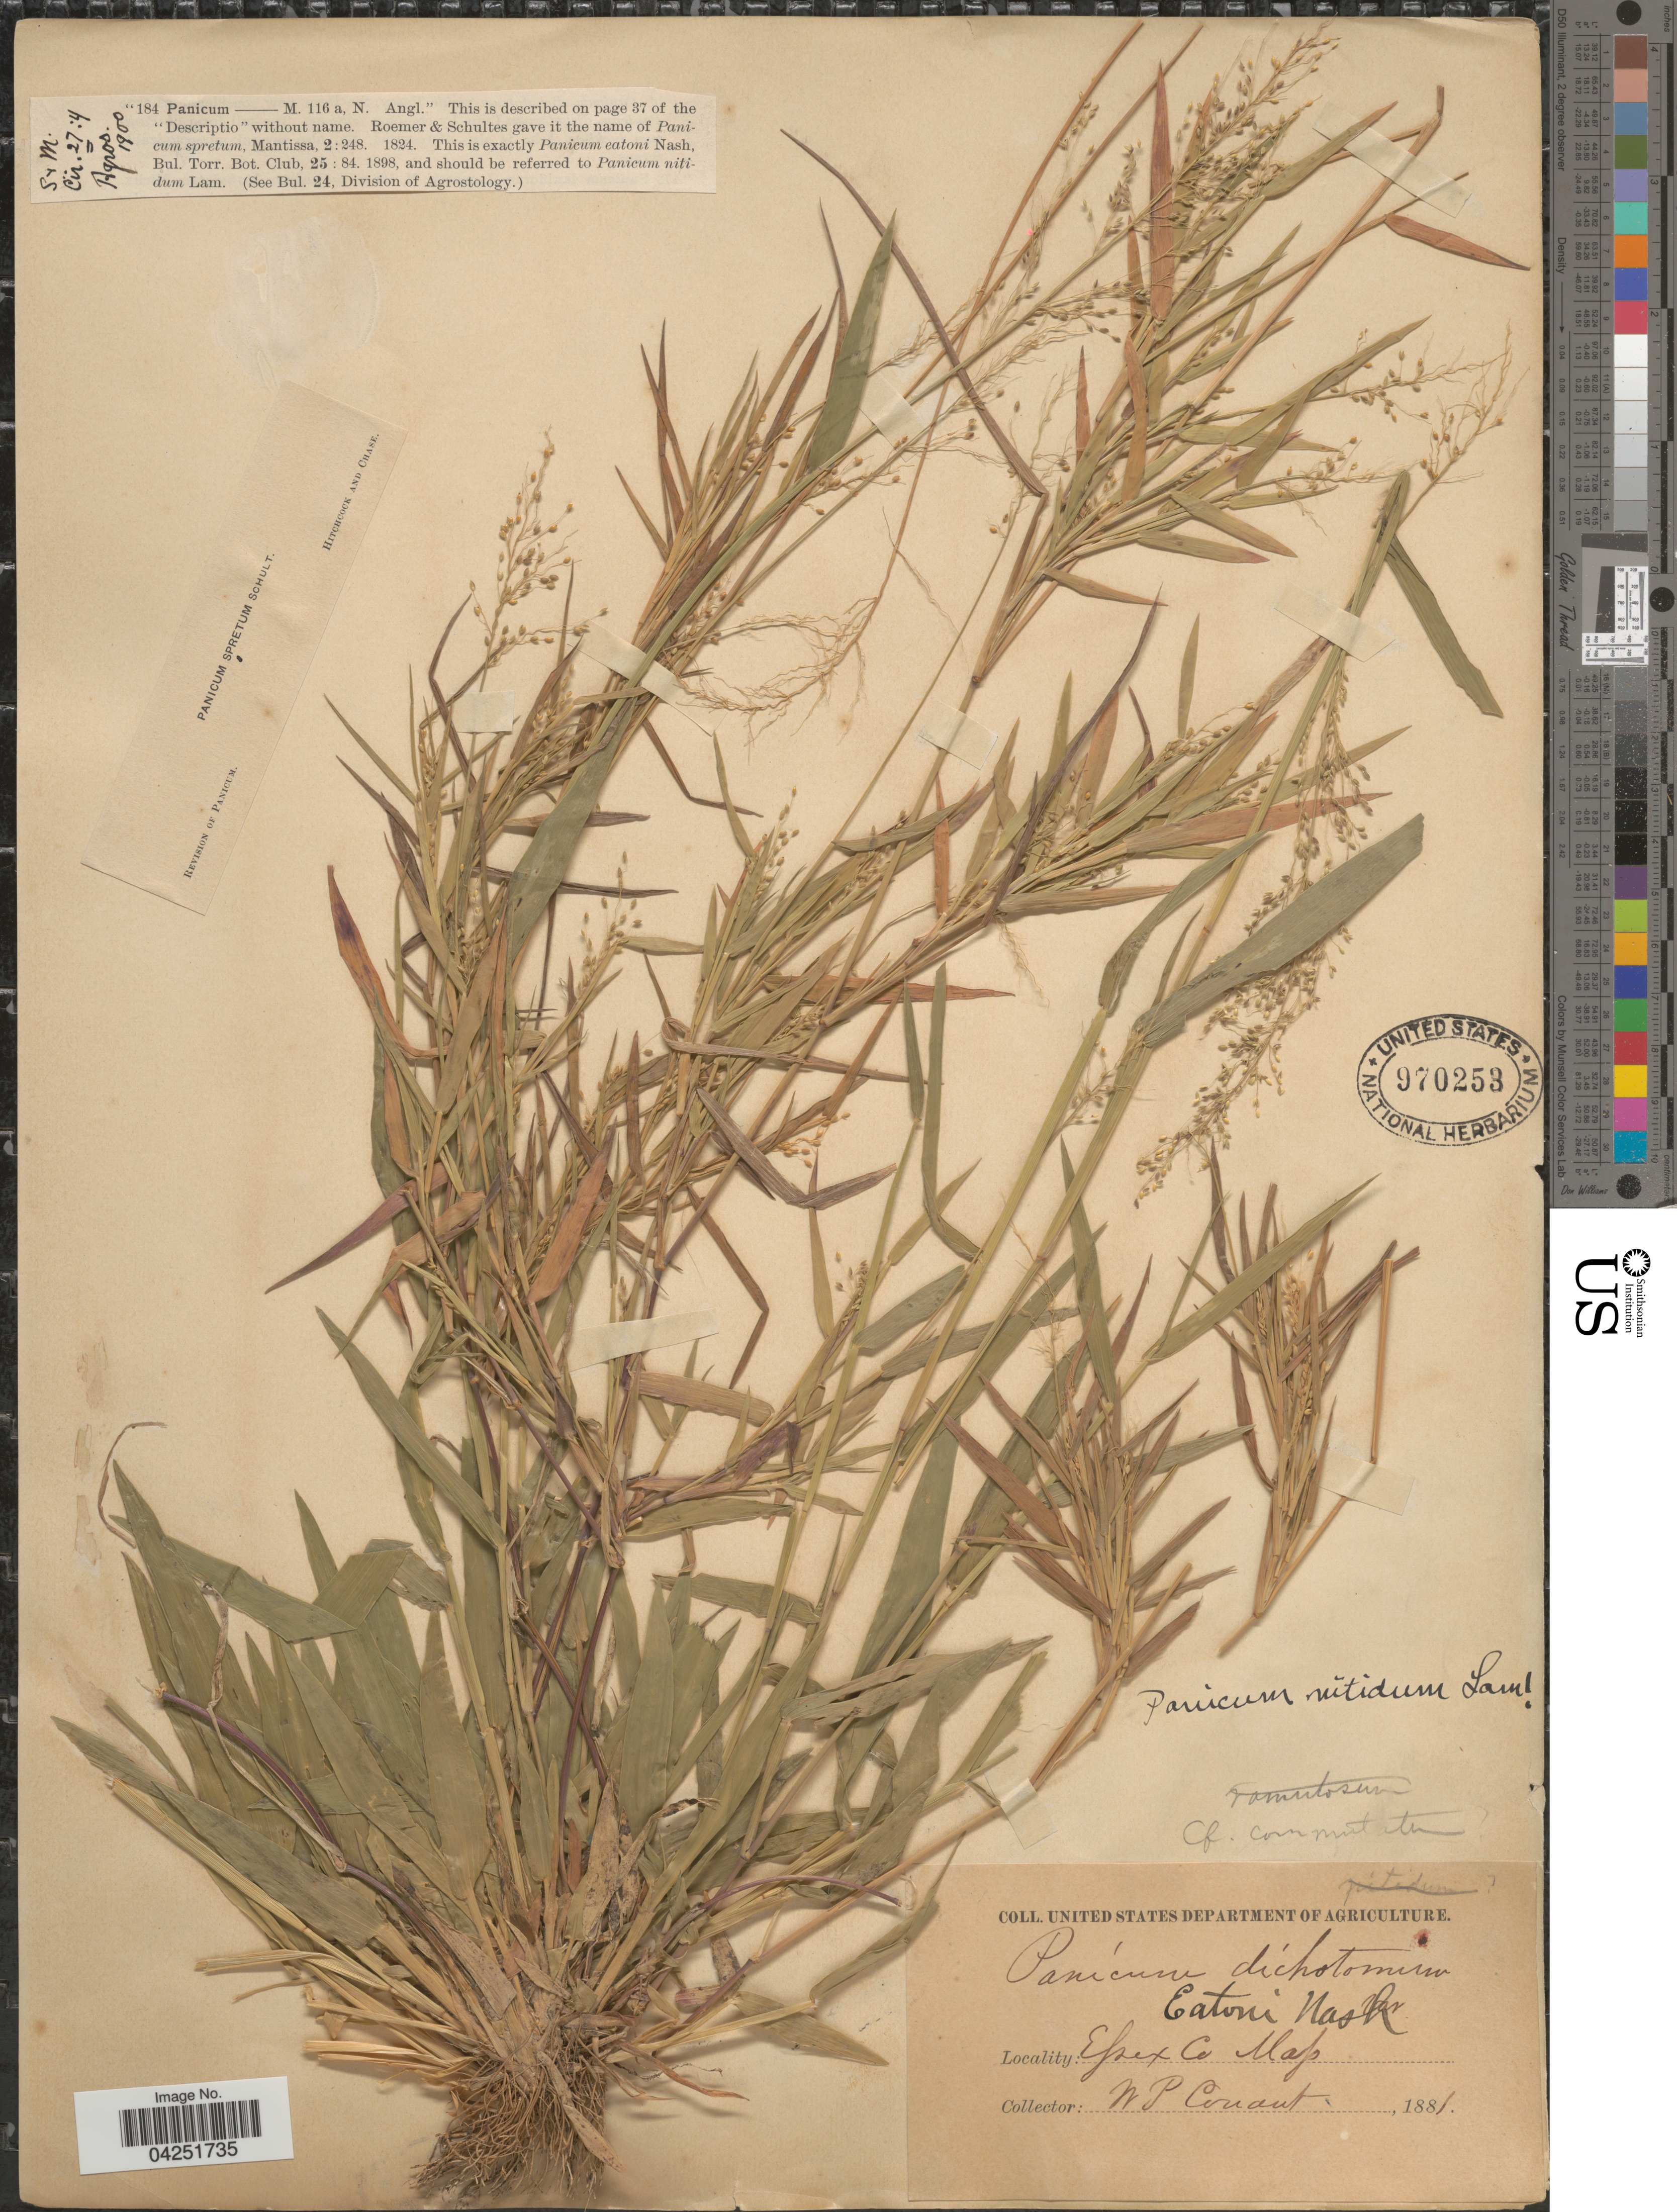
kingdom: Plantae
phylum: Tracheophyta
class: Liliopsida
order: Poales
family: Poaceae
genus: Dichanthelium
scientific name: Dichanthelium acuminatum var. densiflorum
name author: (Rand & Redfield) Gould & C.A. Clark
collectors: W. P. Conant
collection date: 1881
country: United States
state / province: Massachusetts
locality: Essex Co.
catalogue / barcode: US 970253